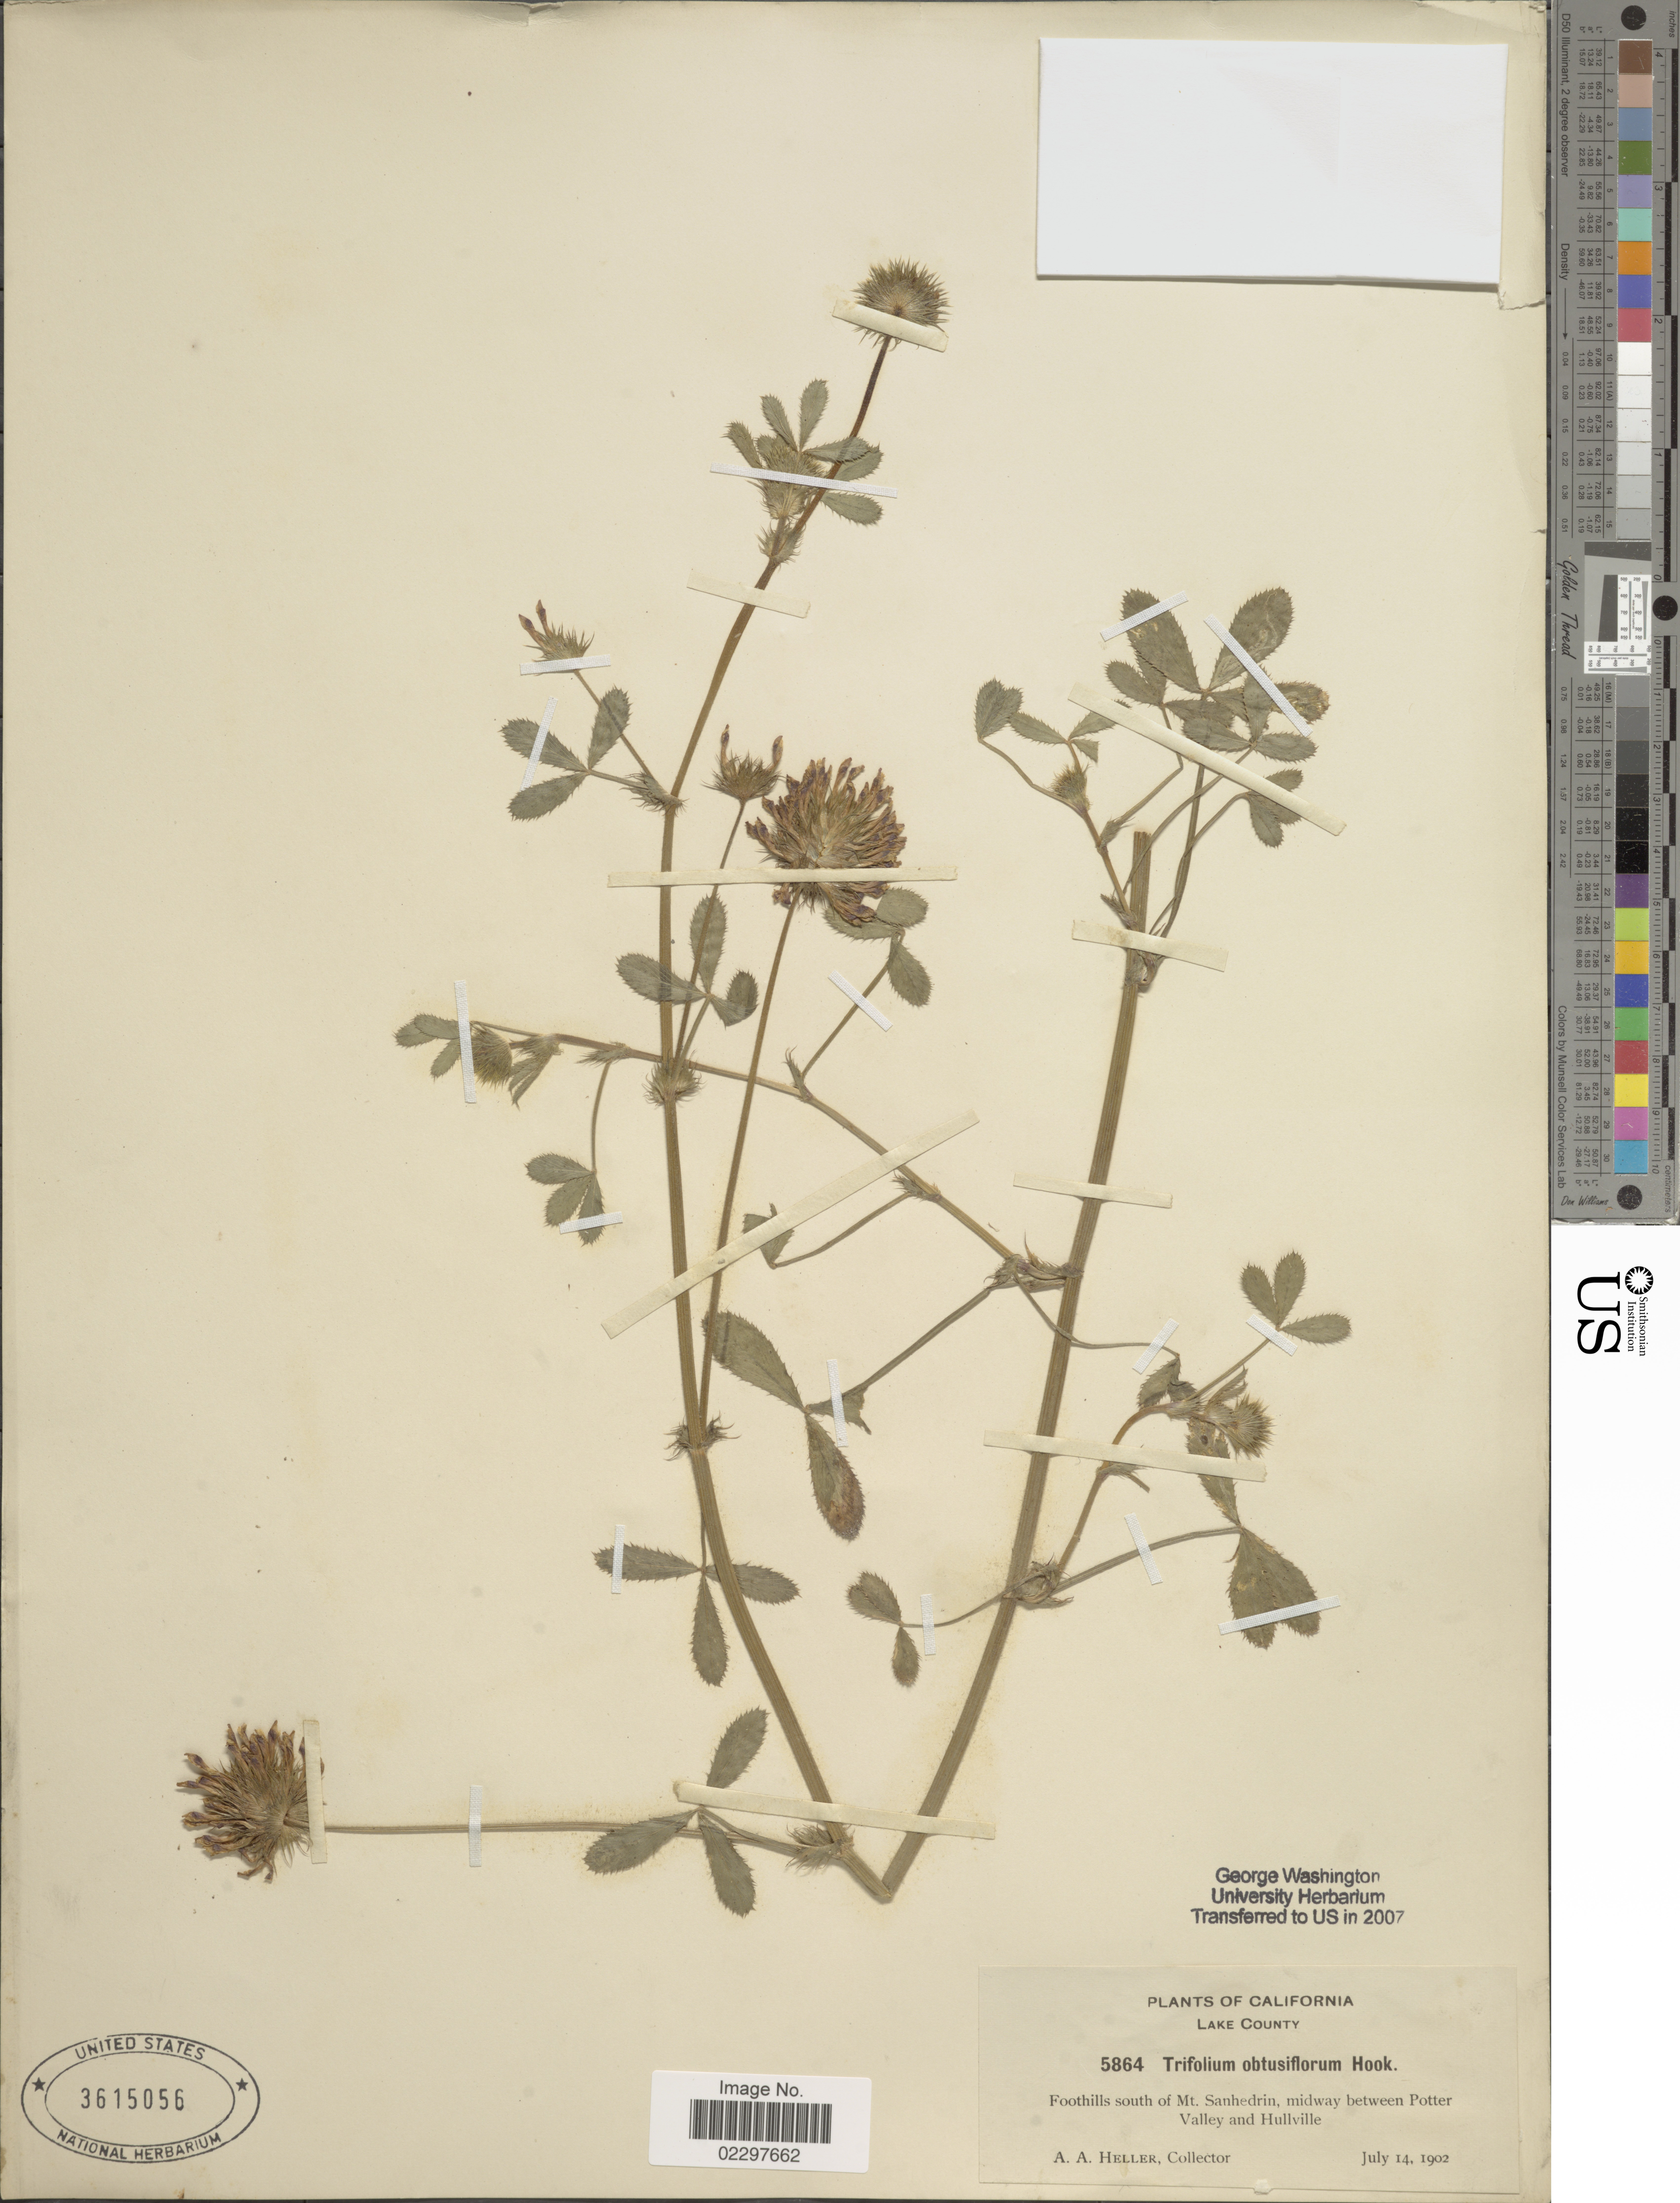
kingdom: Plantae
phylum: Tracheophyta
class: Magnoliopsida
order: Fabales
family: Fabaceae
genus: Trifolium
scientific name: Trifolium obtusiflorum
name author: Hook.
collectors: A. A. Heller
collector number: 5864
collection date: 1902-07-14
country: United States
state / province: California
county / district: Lake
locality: Lake County, Foothills south of Mt Sanhedrin, midway between Potter Valley and Hullville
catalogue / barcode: US 3615056